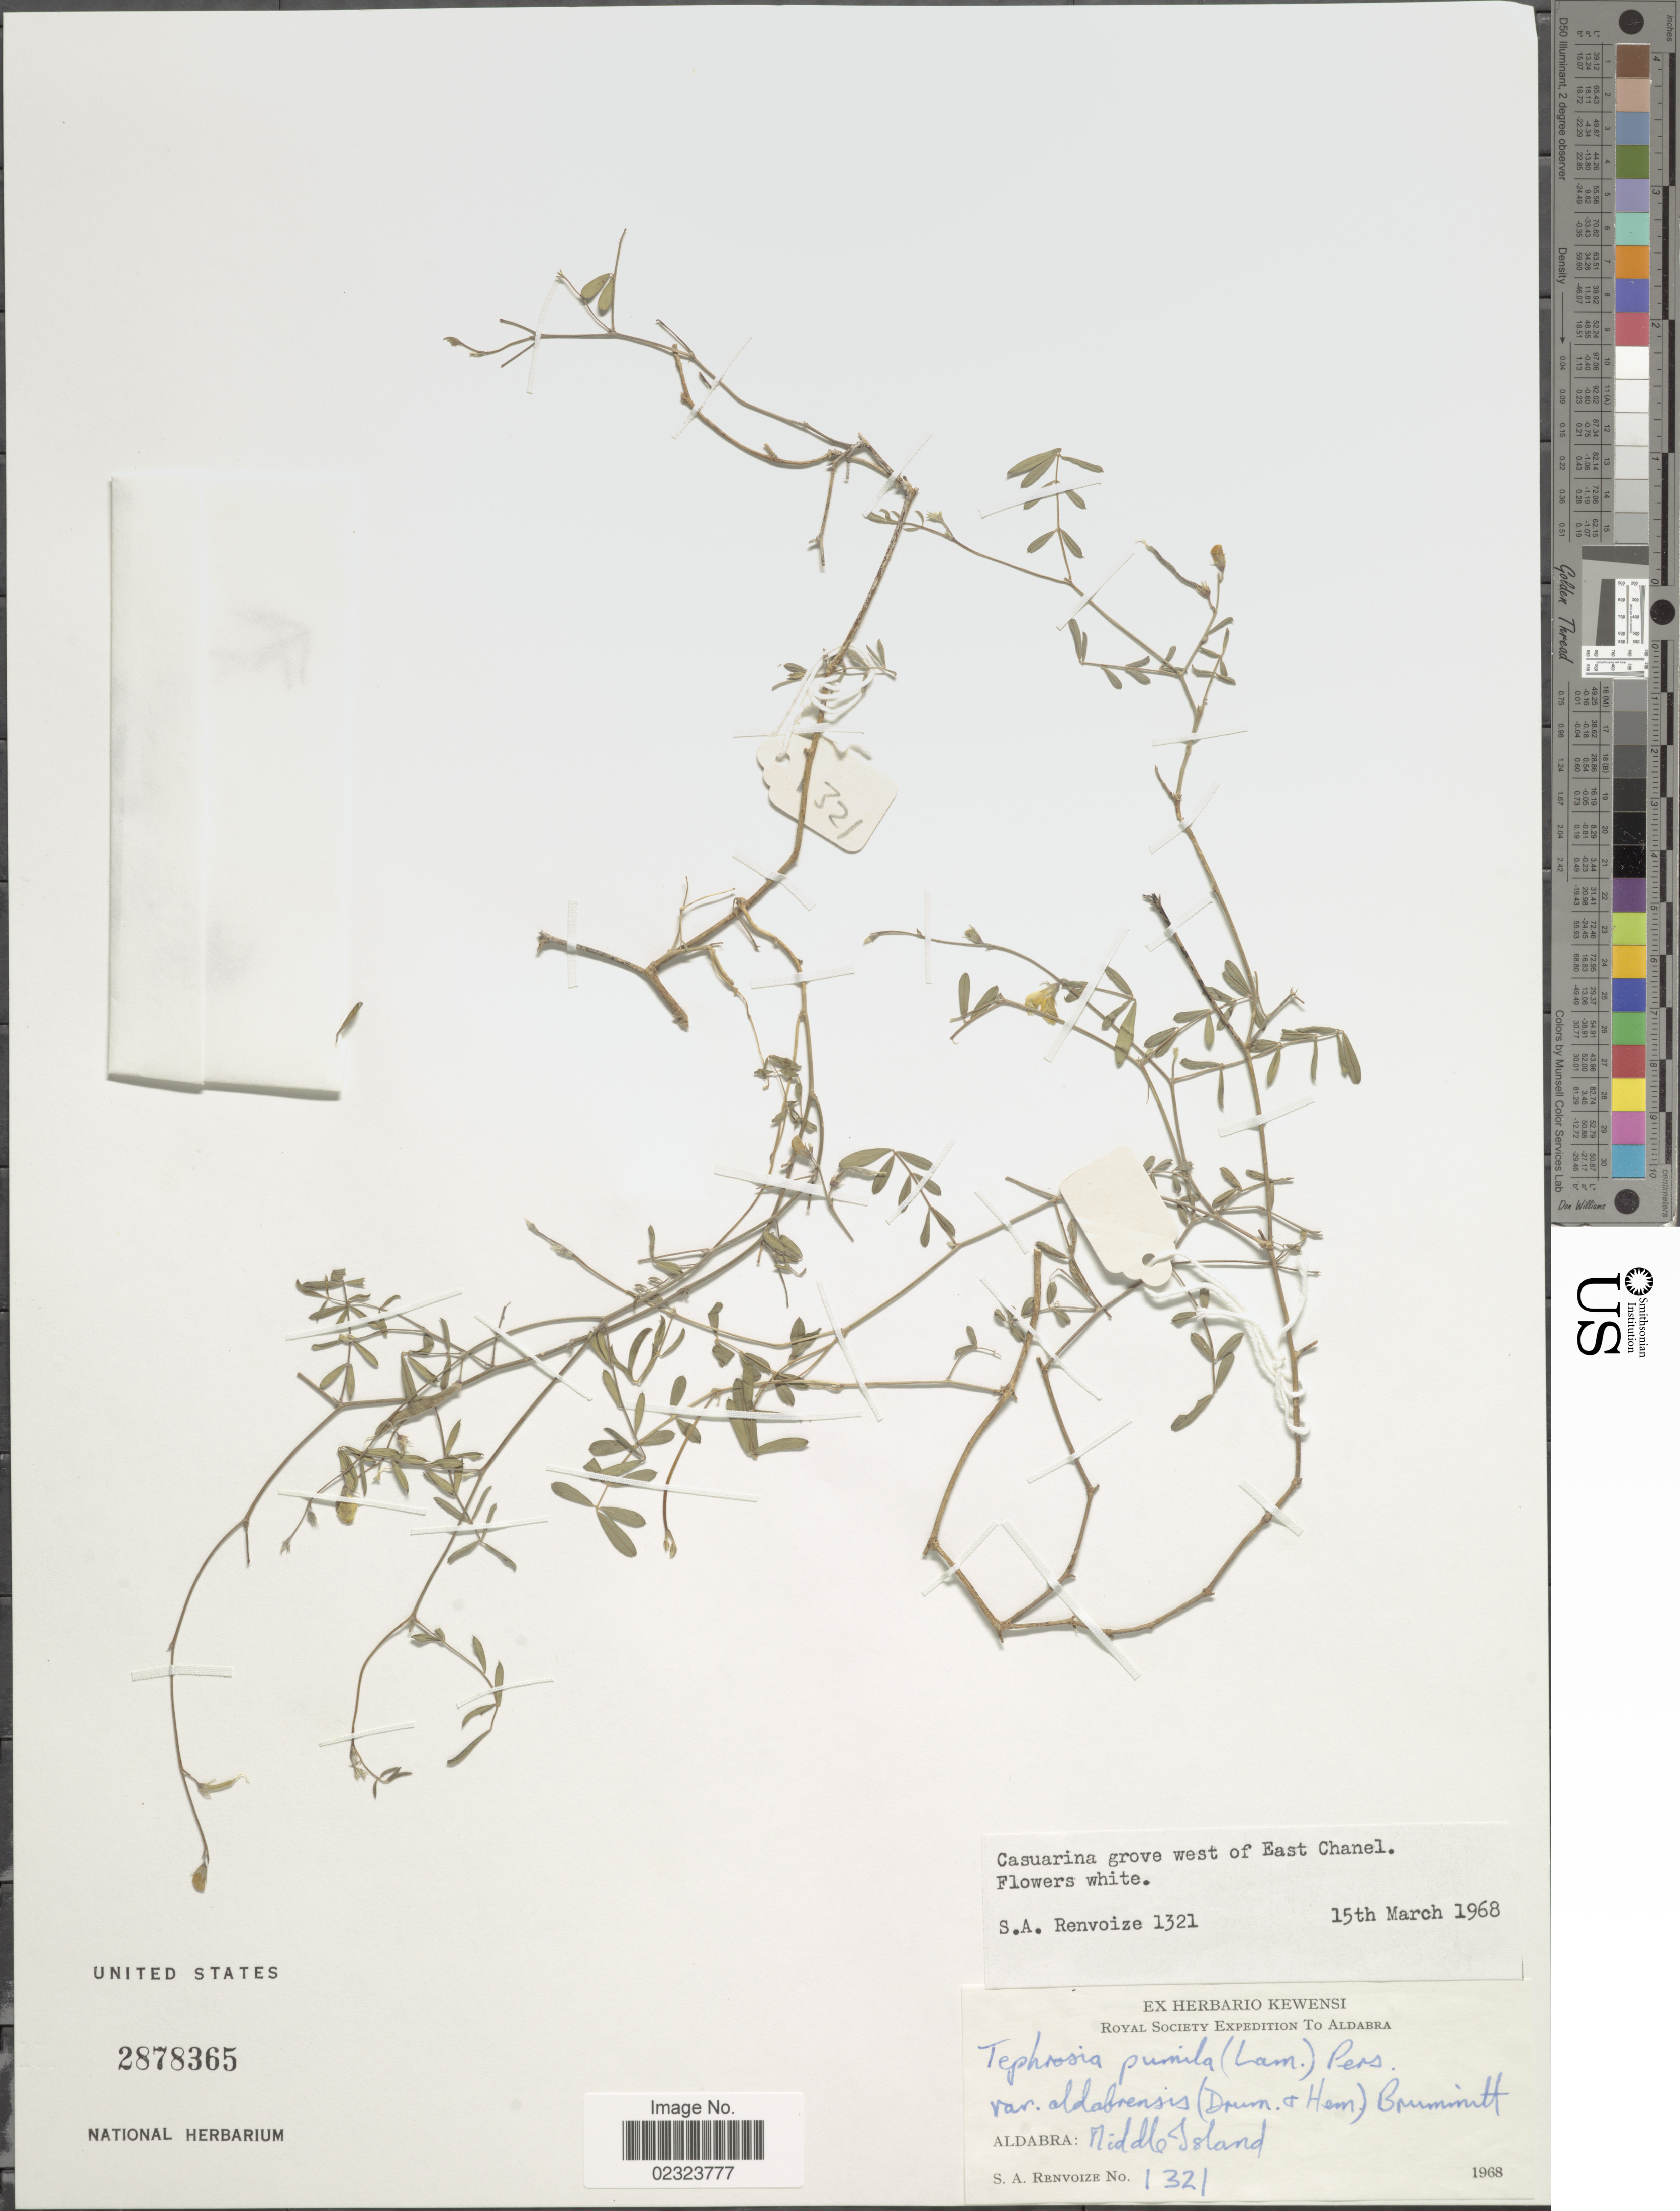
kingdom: Plantae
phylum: Tracheophyta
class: Magnoliopsida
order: Fabales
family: Fabaceae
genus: Tephrosia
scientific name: Tephrosia pumila var. aldabrensis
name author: (J.R. Drumm. & Hemsl.) Brummitt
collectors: S. A. Renvoize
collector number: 1321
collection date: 1968-03-15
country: Seychelles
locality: Aldabara: Middle Island, Casuarina grove west of East Chanel.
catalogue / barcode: US 2878365